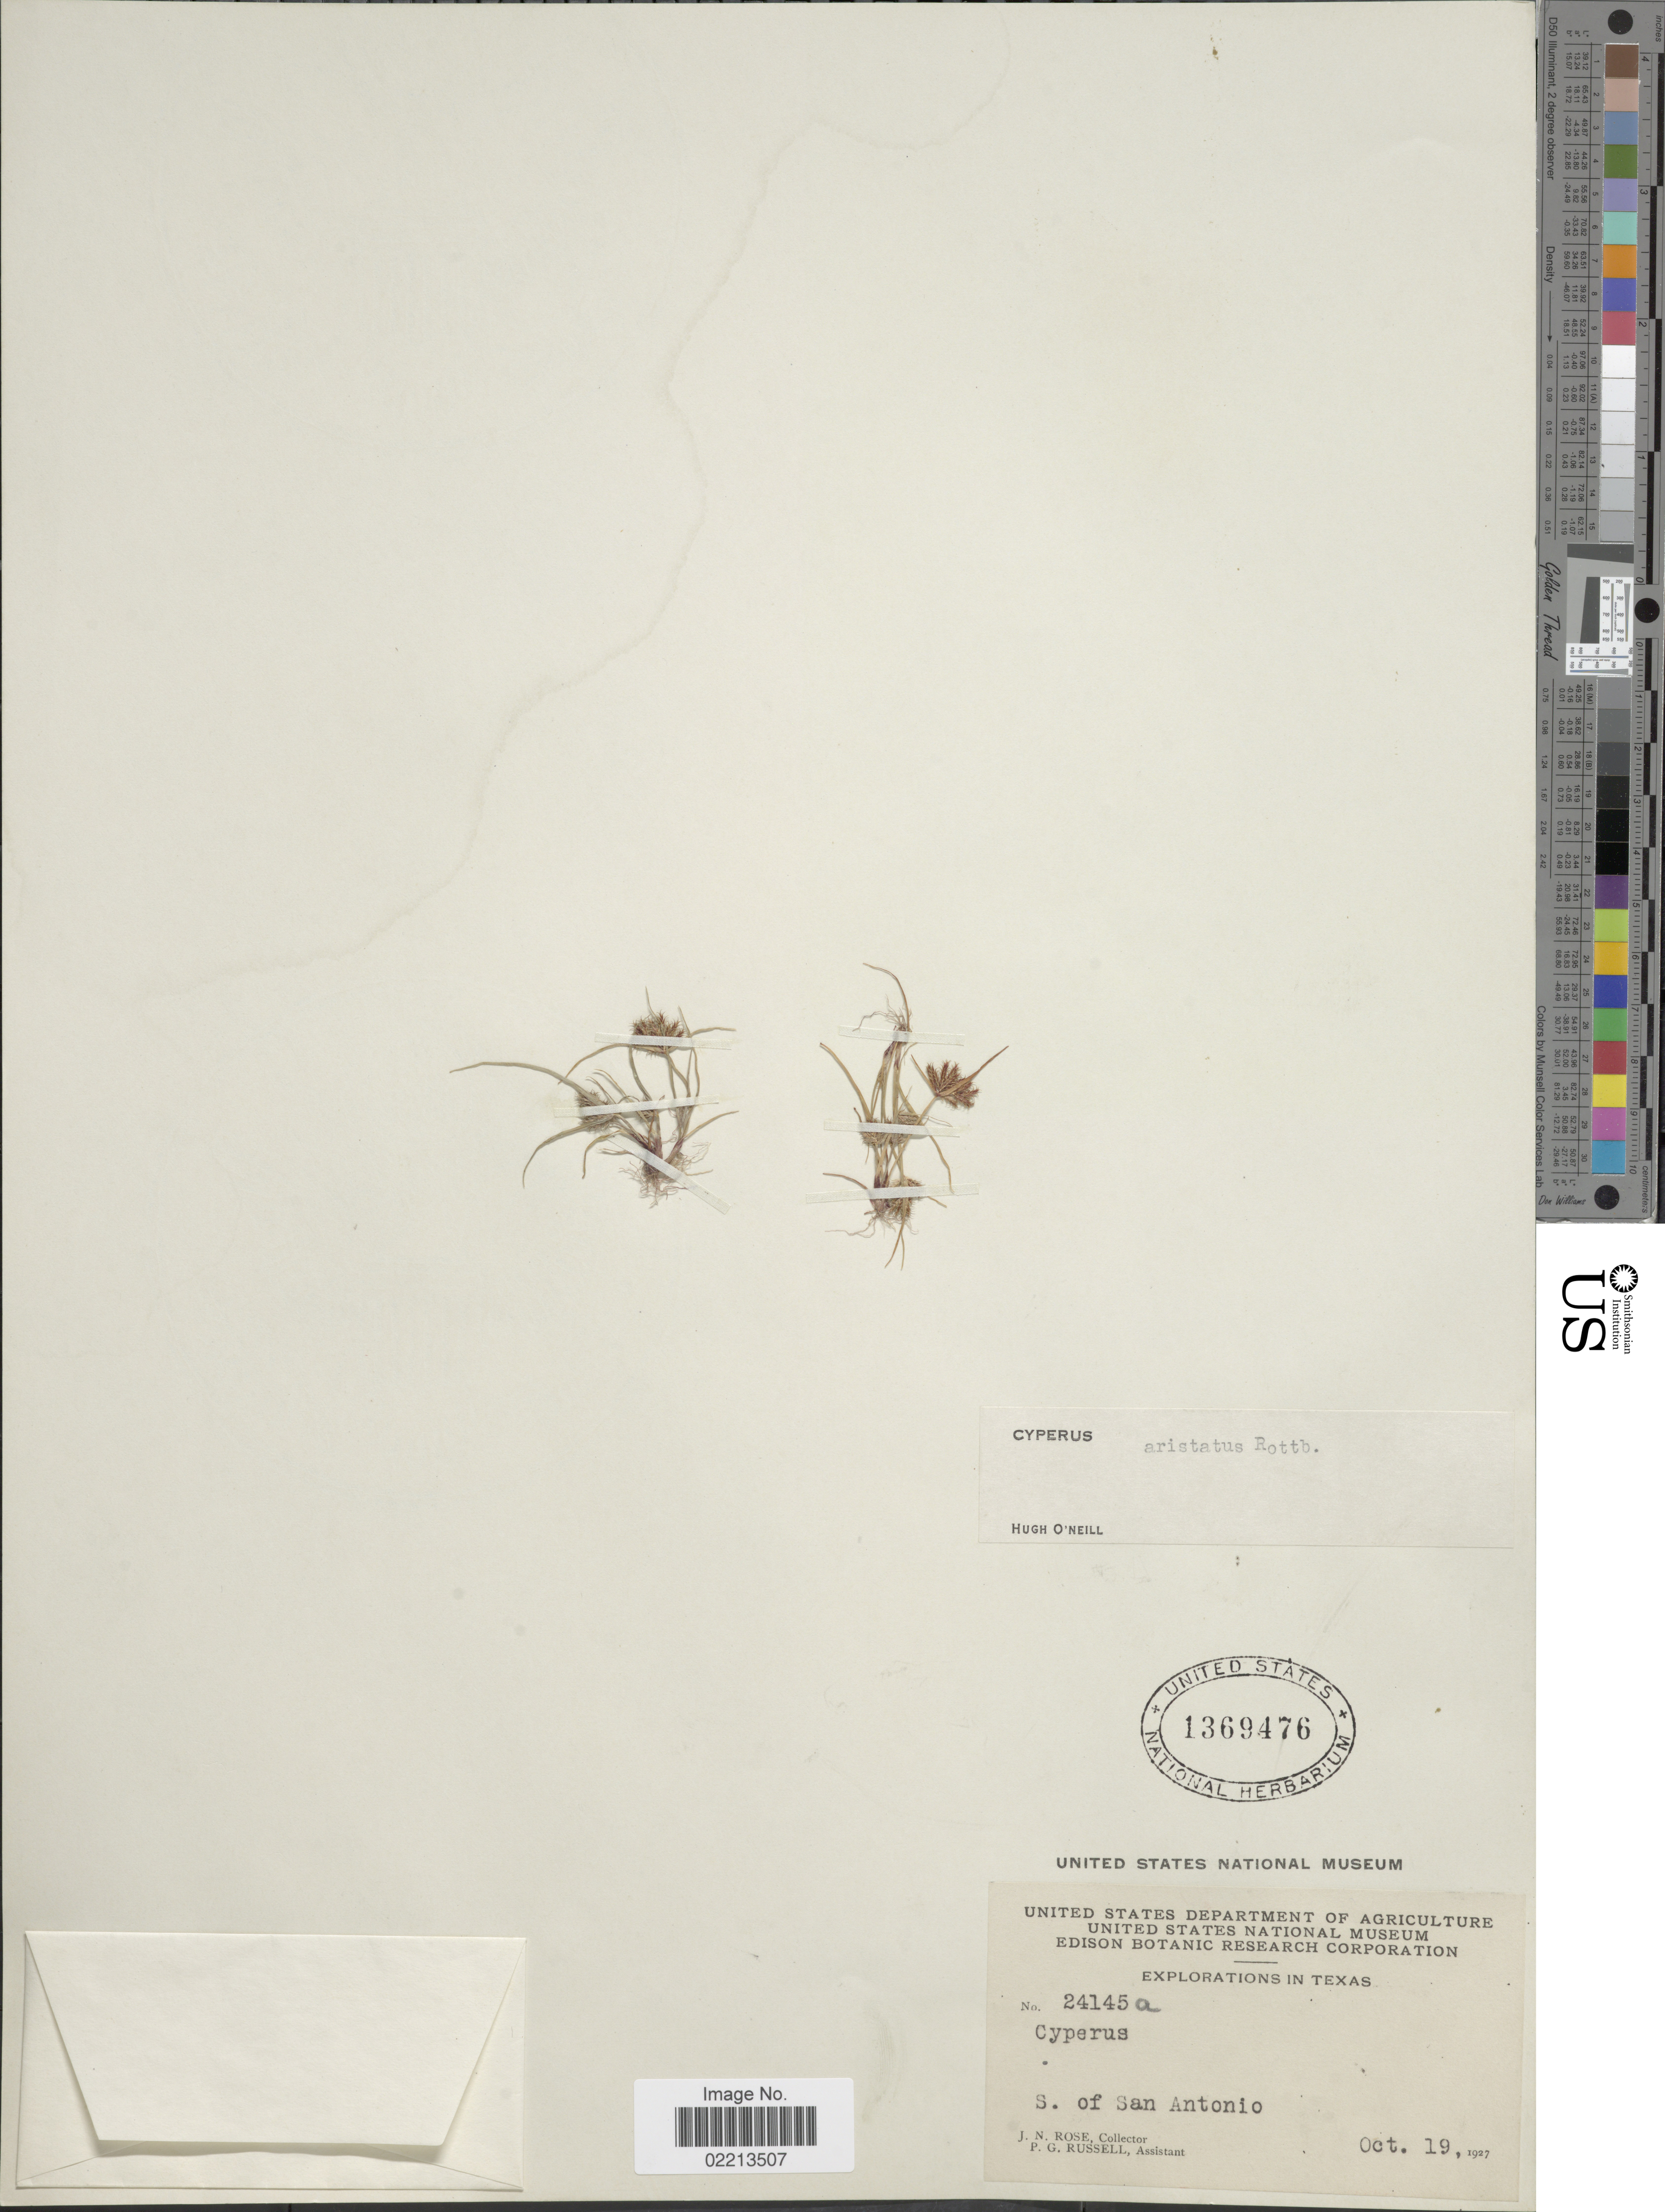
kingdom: Plantae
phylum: Tracheophyta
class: Liliopsida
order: Poales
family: Cyperaceae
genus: Cyperus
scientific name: Cyperus squarrosus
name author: L.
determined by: Strong, Mark T., (BOT), Smithsonian Institution - National Museum of Natural History (UNITED STATES)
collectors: J. N. Rose & P. G. Russell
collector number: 24145a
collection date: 1927-10-19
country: United States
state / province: Texas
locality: S of San Antonio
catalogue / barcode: US 1369476